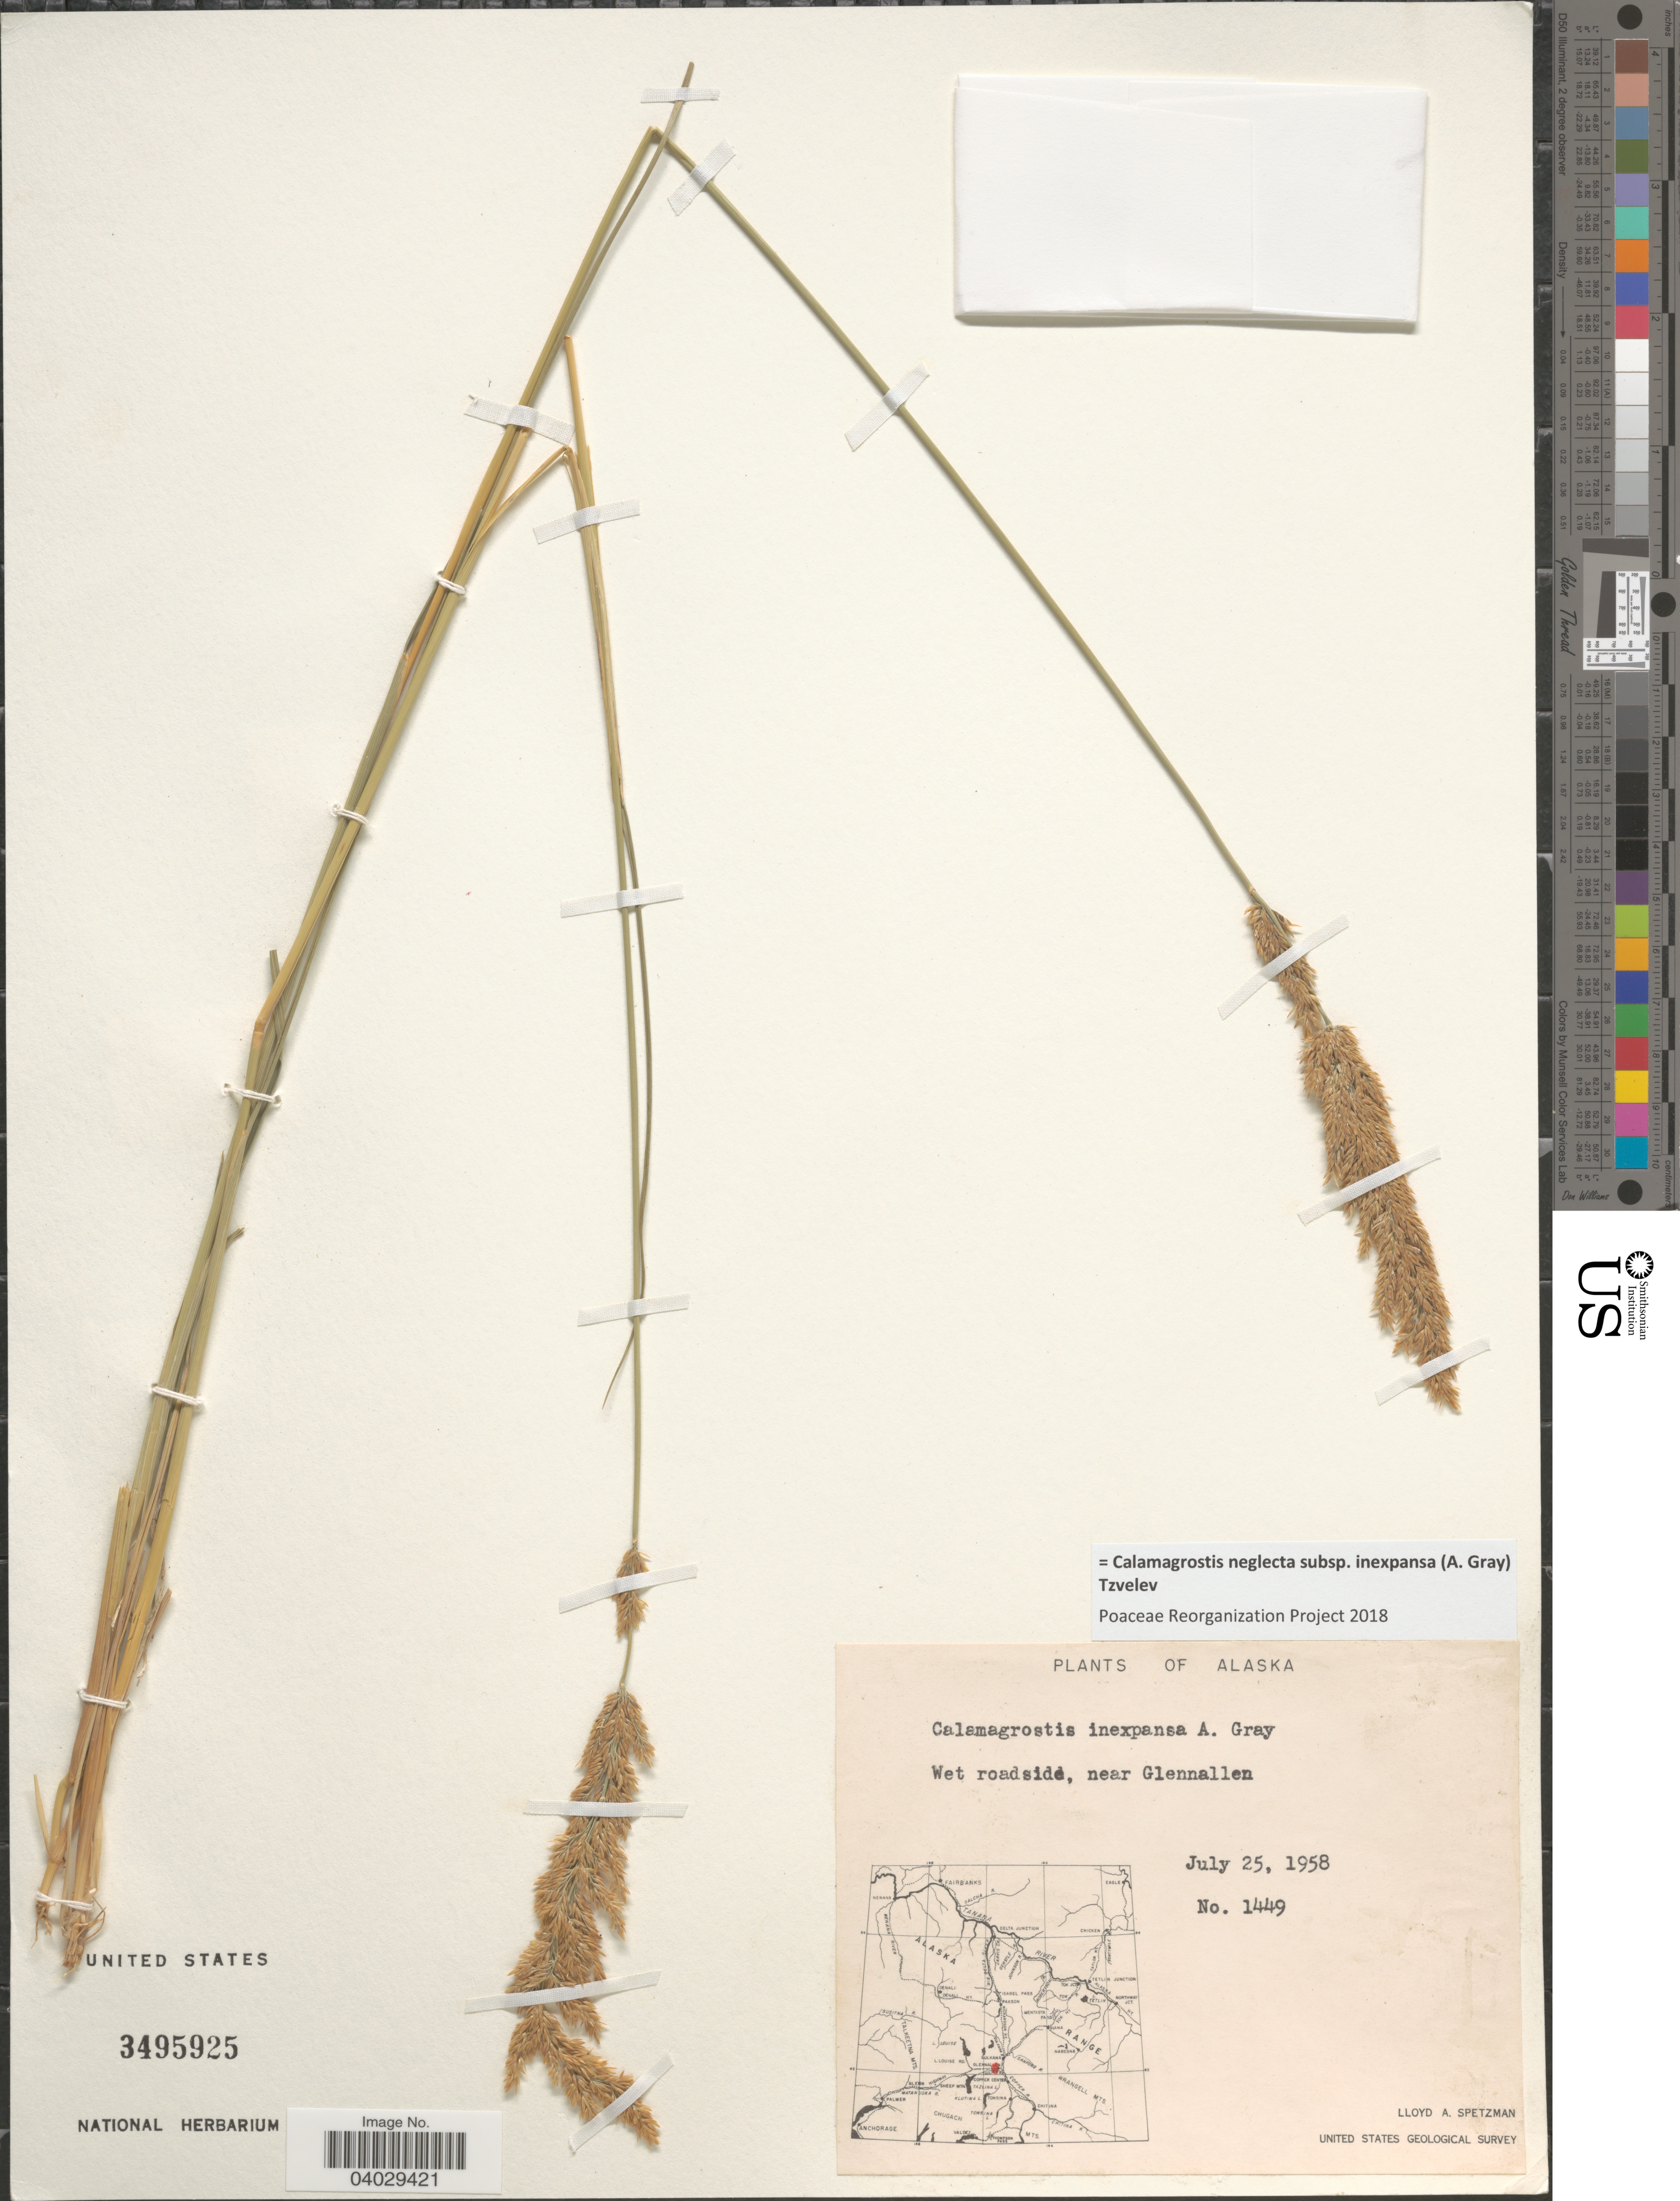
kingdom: Plantae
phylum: Tracheophyta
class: Liliopsida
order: Poales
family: Poaceae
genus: Calamagrostis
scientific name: Calamagrostis neglecta subsp. inexpansa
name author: (A. Gray) Tzvelev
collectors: L. Spetzman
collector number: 1449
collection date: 1958-07-25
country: United States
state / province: Alaska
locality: Wet roadside, near Glennallen.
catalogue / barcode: US 3495925